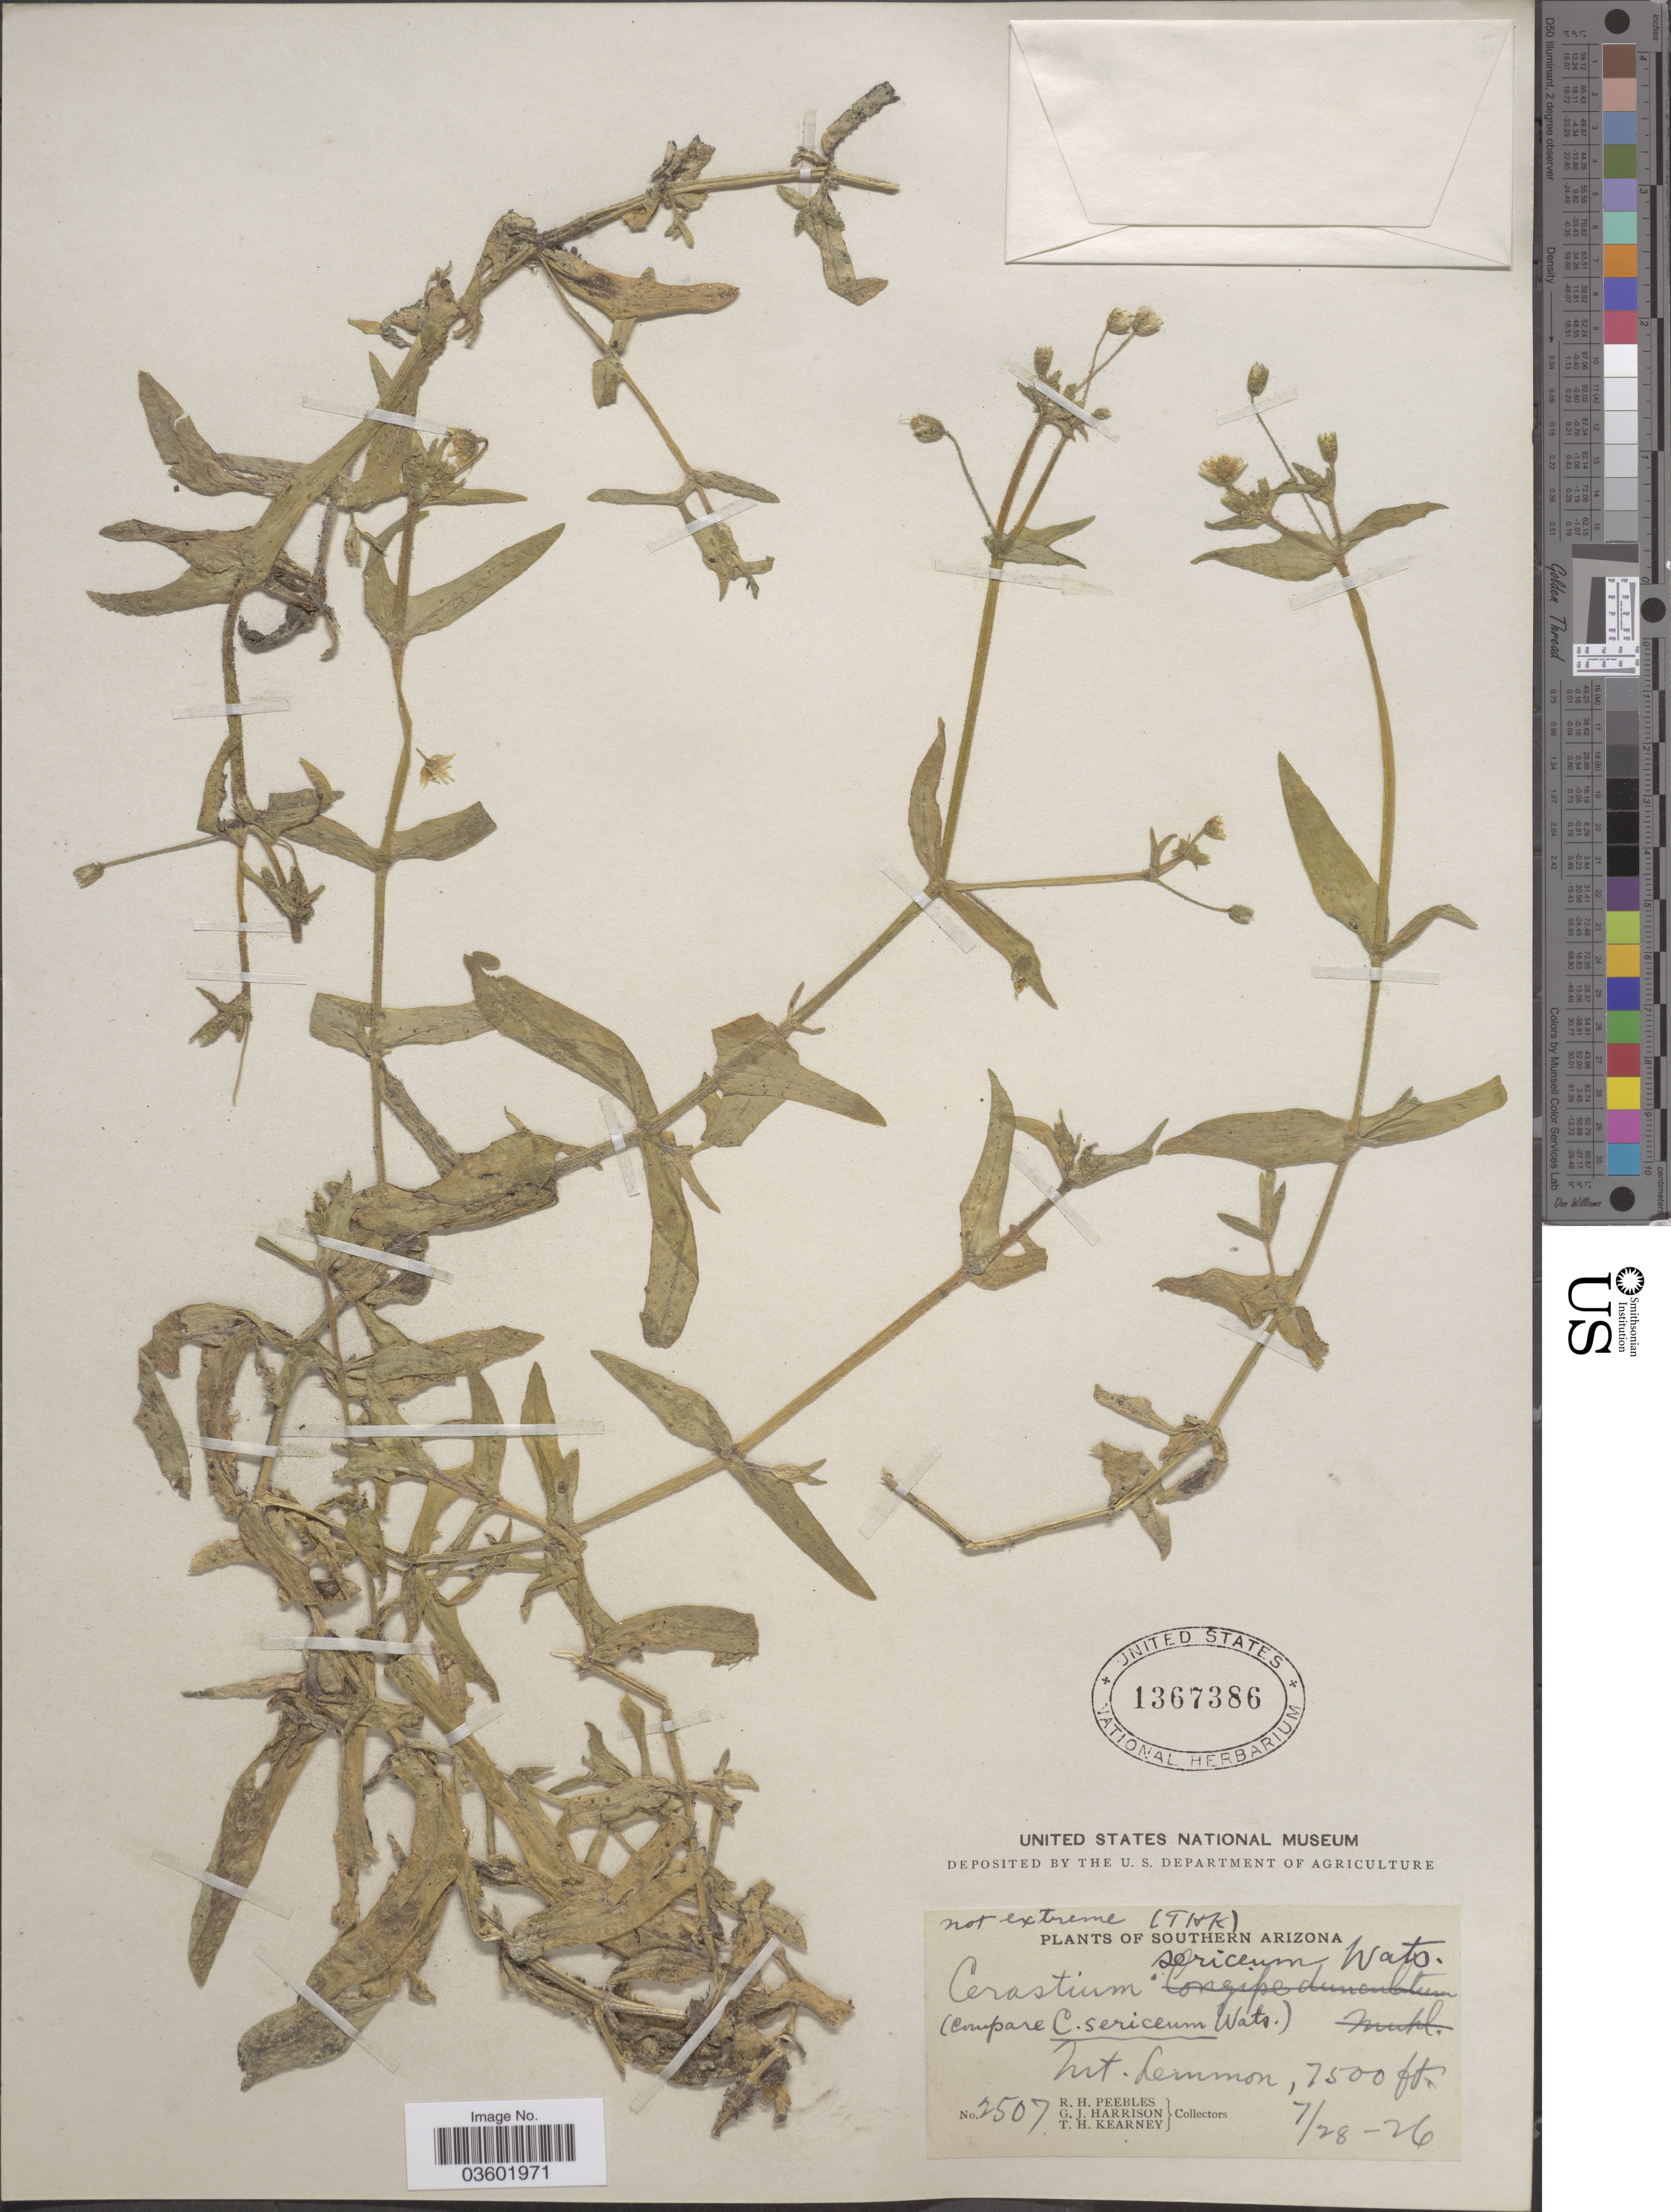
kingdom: Plantae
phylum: Tracheophyta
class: Magnoliopsida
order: Caryophyllales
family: Caryophyllaceae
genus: Cerastium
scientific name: Cerastium sericeum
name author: Pourr.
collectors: R. H. Peebles, G. J. Harrison & T. H. Kearney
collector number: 2507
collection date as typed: Transcribed d/m/y: 28/7/26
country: United States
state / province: Arizona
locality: Mt. Lemmon.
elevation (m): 2286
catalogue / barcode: US 1367386